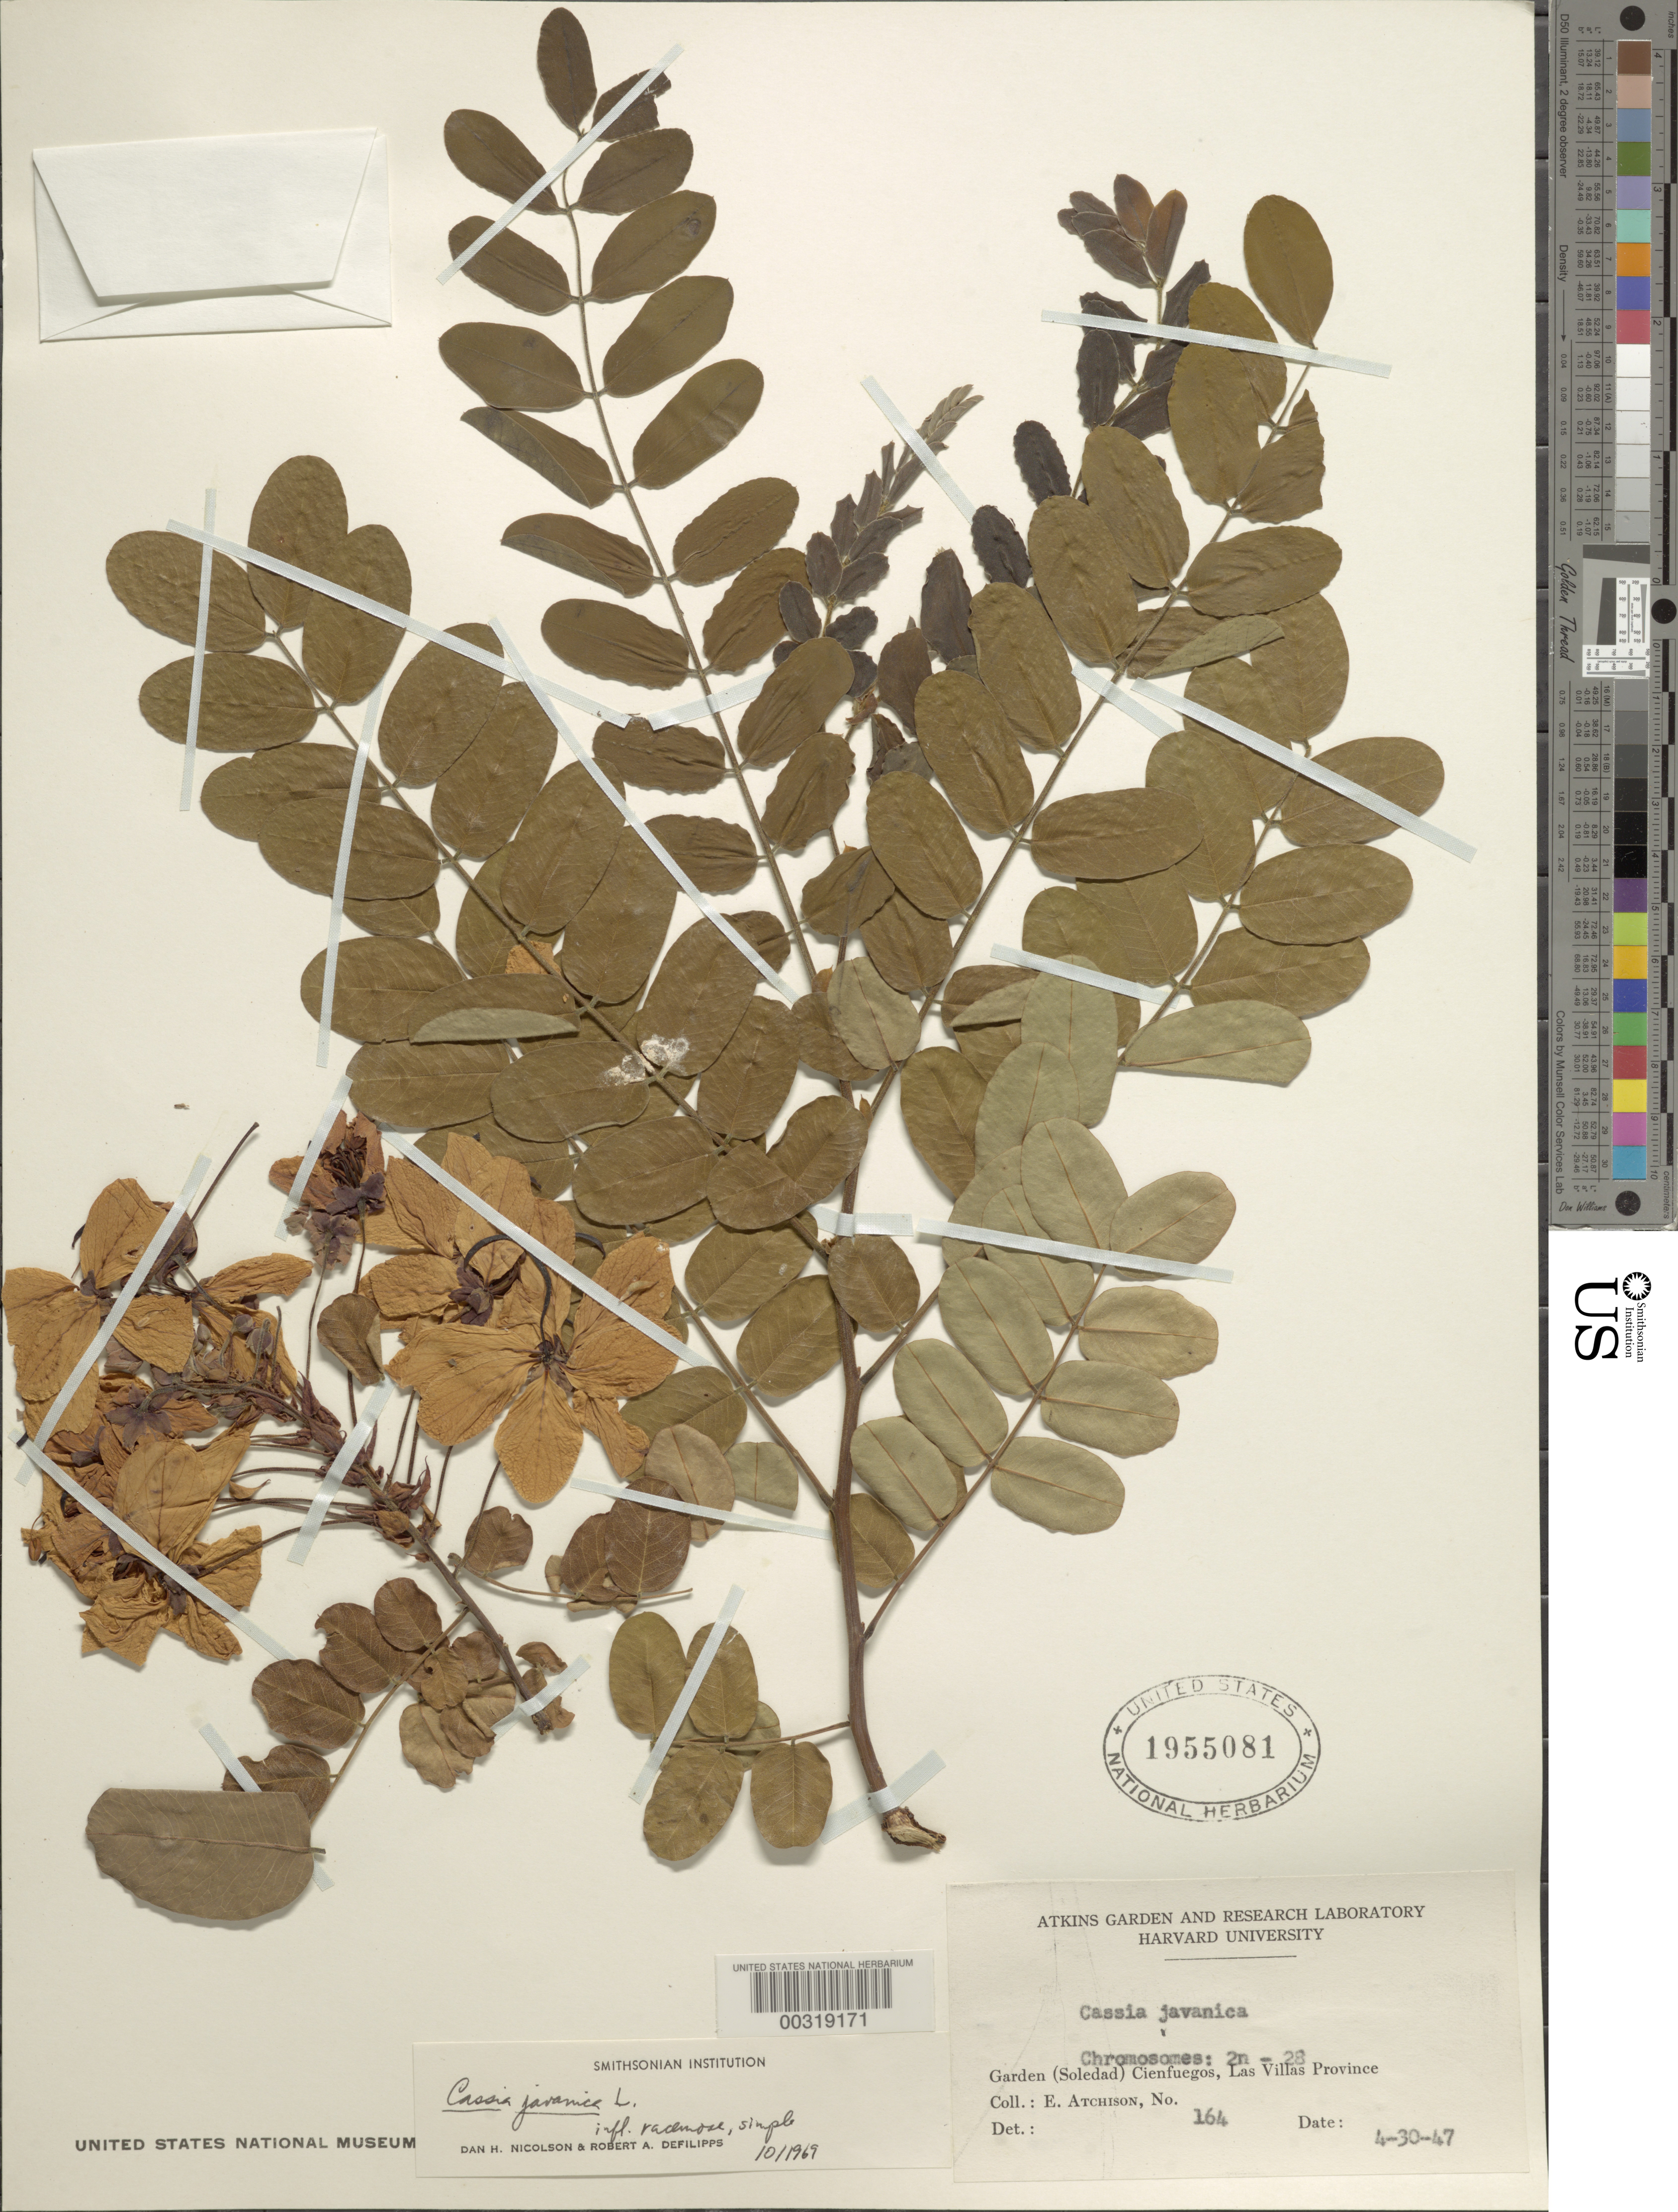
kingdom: Plantae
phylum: Tracheophyta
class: Magnoliopsida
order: Fabales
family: Fabaceae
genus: Cassia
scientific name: Cassia javanica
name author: L.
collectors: E. Atchison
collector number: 164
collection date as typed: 30 Apr 1947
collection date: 1947-04-30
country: Cuba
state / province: Las Villas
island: Greater Antilles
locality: Garden (soledad) cienfuegos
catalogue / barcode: US 1955081